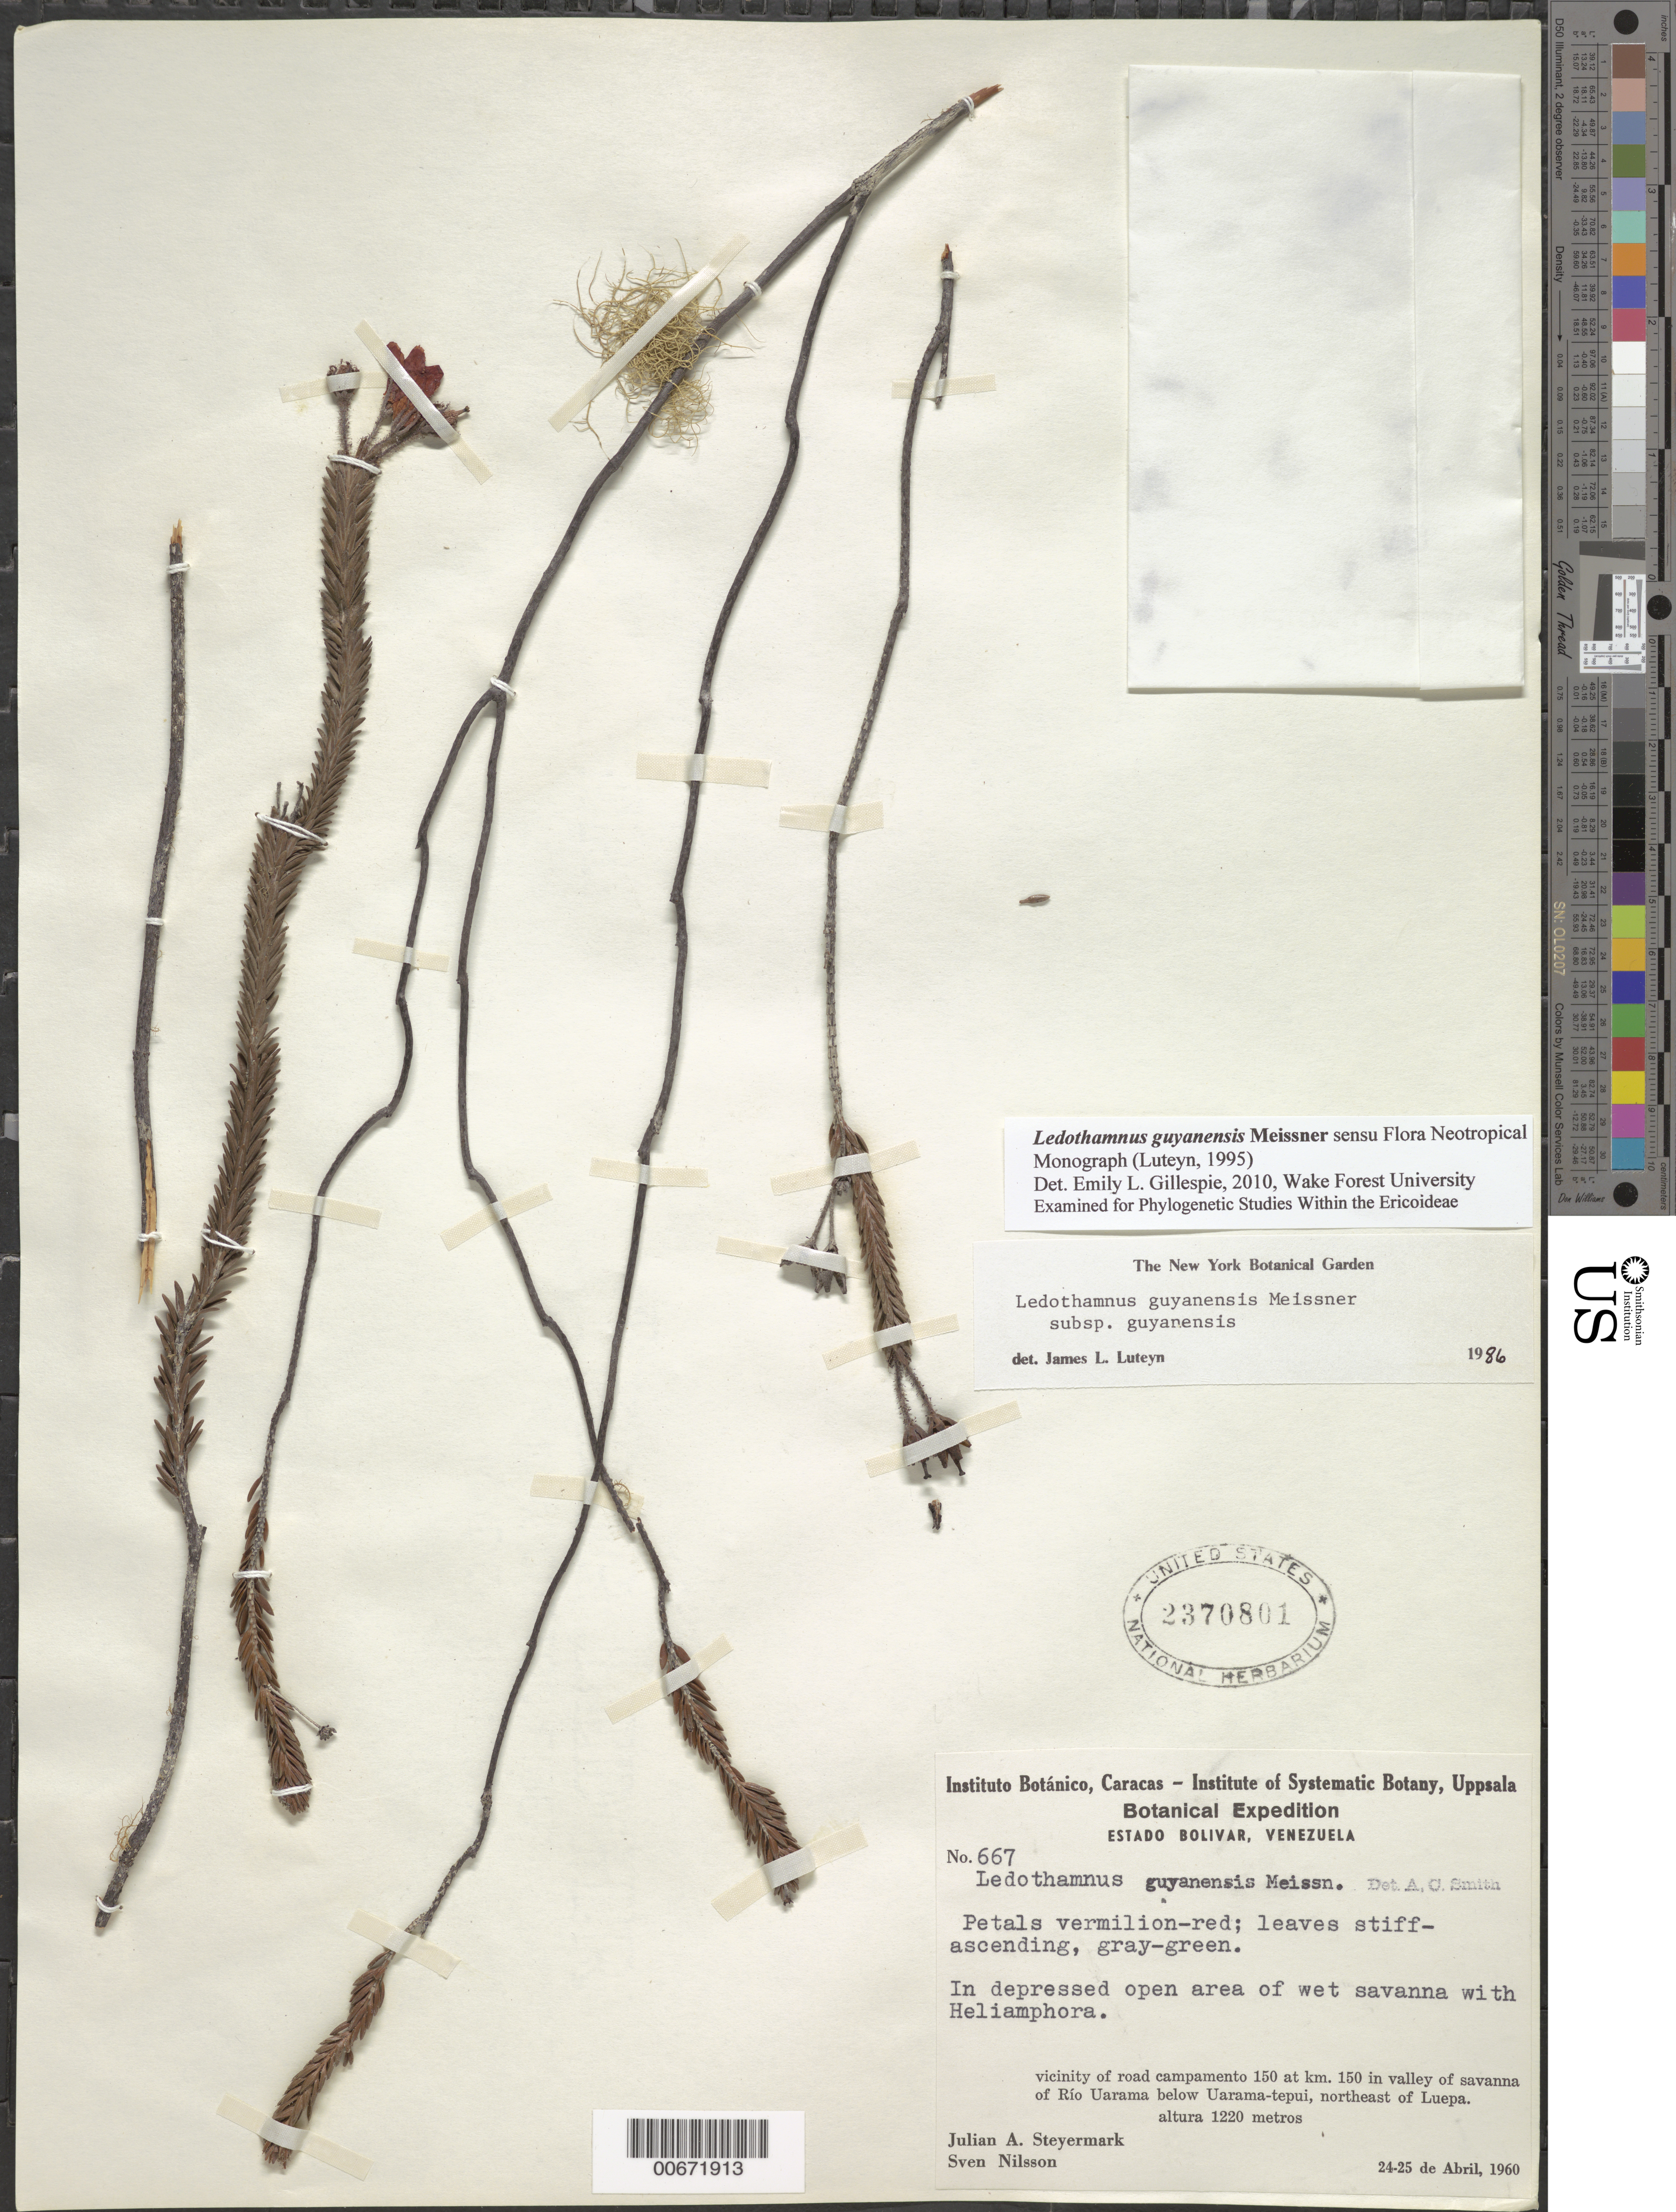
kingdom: Plantae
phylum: Tracheophyta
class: Magnoliopsida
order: Ericales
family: Ericaceae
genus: Ledothamnus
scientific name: Ledothamnus guyanensis subsp. guyanensis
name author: Meisn.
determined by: Luteyn, J. L.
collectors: J. Steyermark & S. Nilsson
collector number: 60 667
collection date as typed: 24-Apr-60 to 25-Apr-60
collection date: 1960-04-24/1960-04-25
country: Venezuela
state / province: Bolívar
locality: Río Uarama, below Uarama-tepuí, NE of Luepa, vic. of road campamento 150 at km 150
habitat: Wet savanna with Heliamphora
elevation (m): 1220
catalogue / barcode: US 2370801